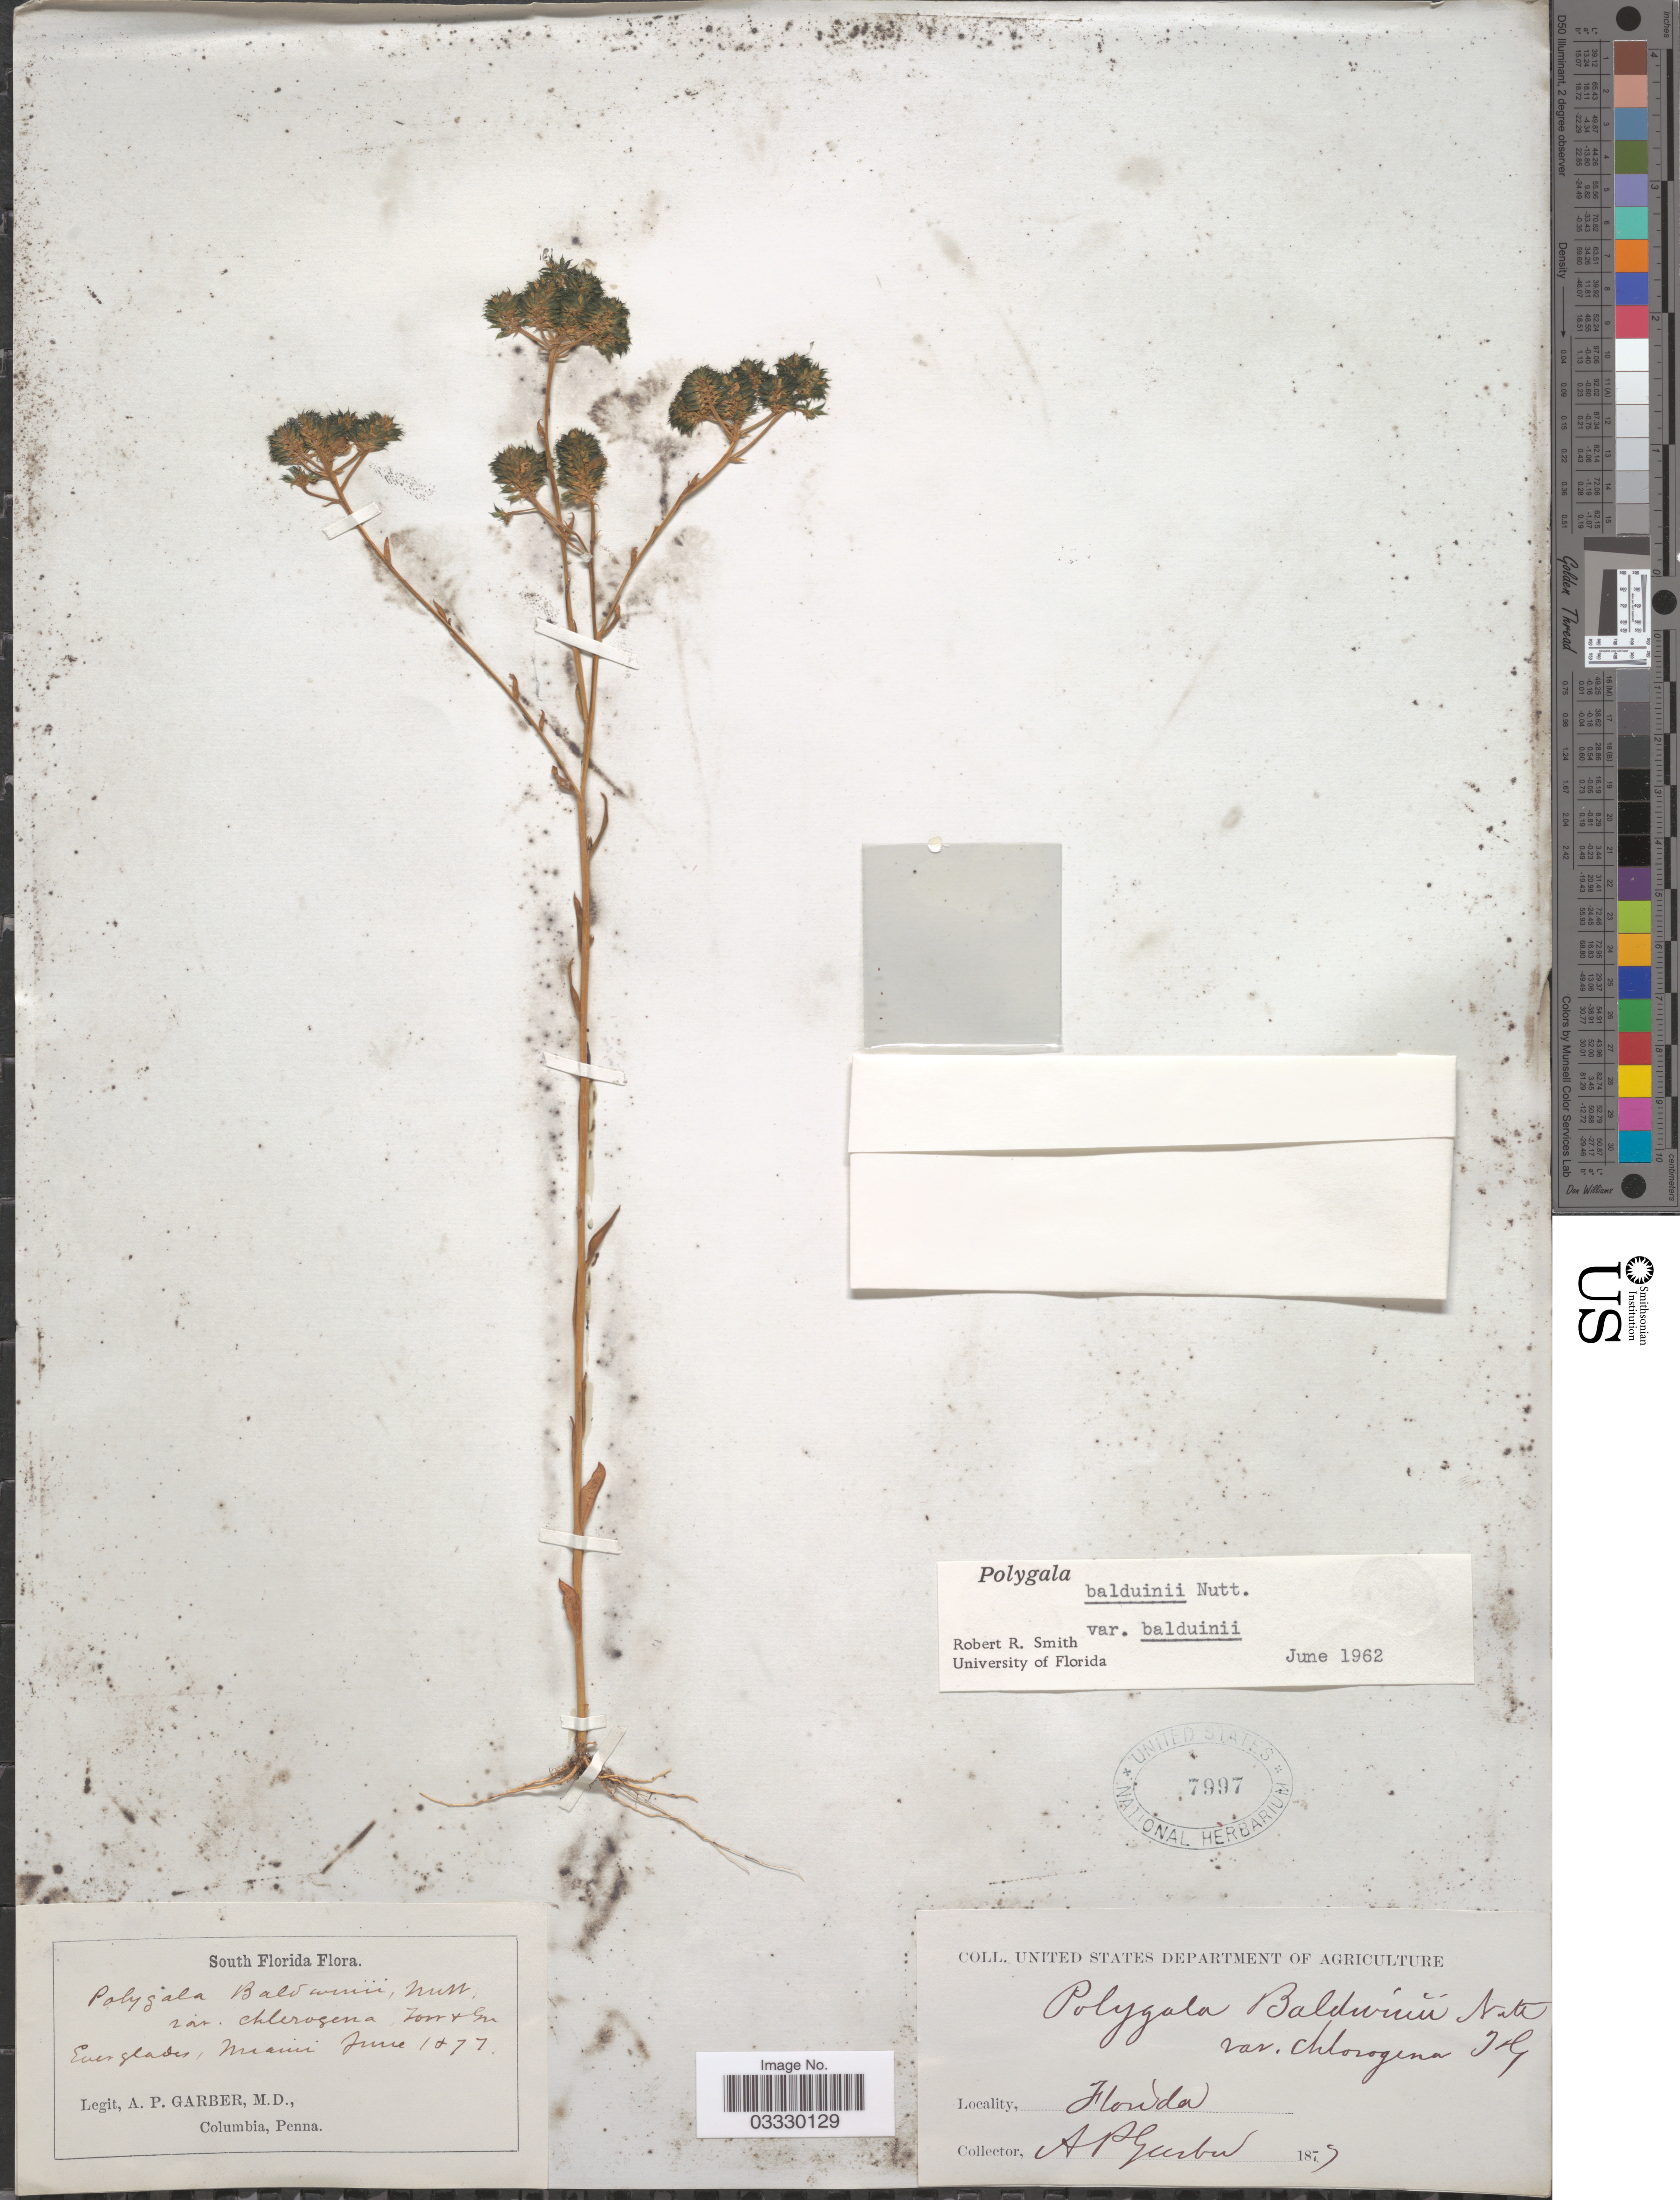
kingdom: Plantae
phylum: Tracheophyta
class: Magnoliopsida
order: Fabales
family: Polygalaceae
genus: Polygala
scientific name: Polygala balduinii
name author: Nutt.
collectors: A. P. Garber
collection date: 1877-06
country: United States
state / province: Florida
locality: South Florida. Everglades, Miami.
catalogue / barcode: US 7997